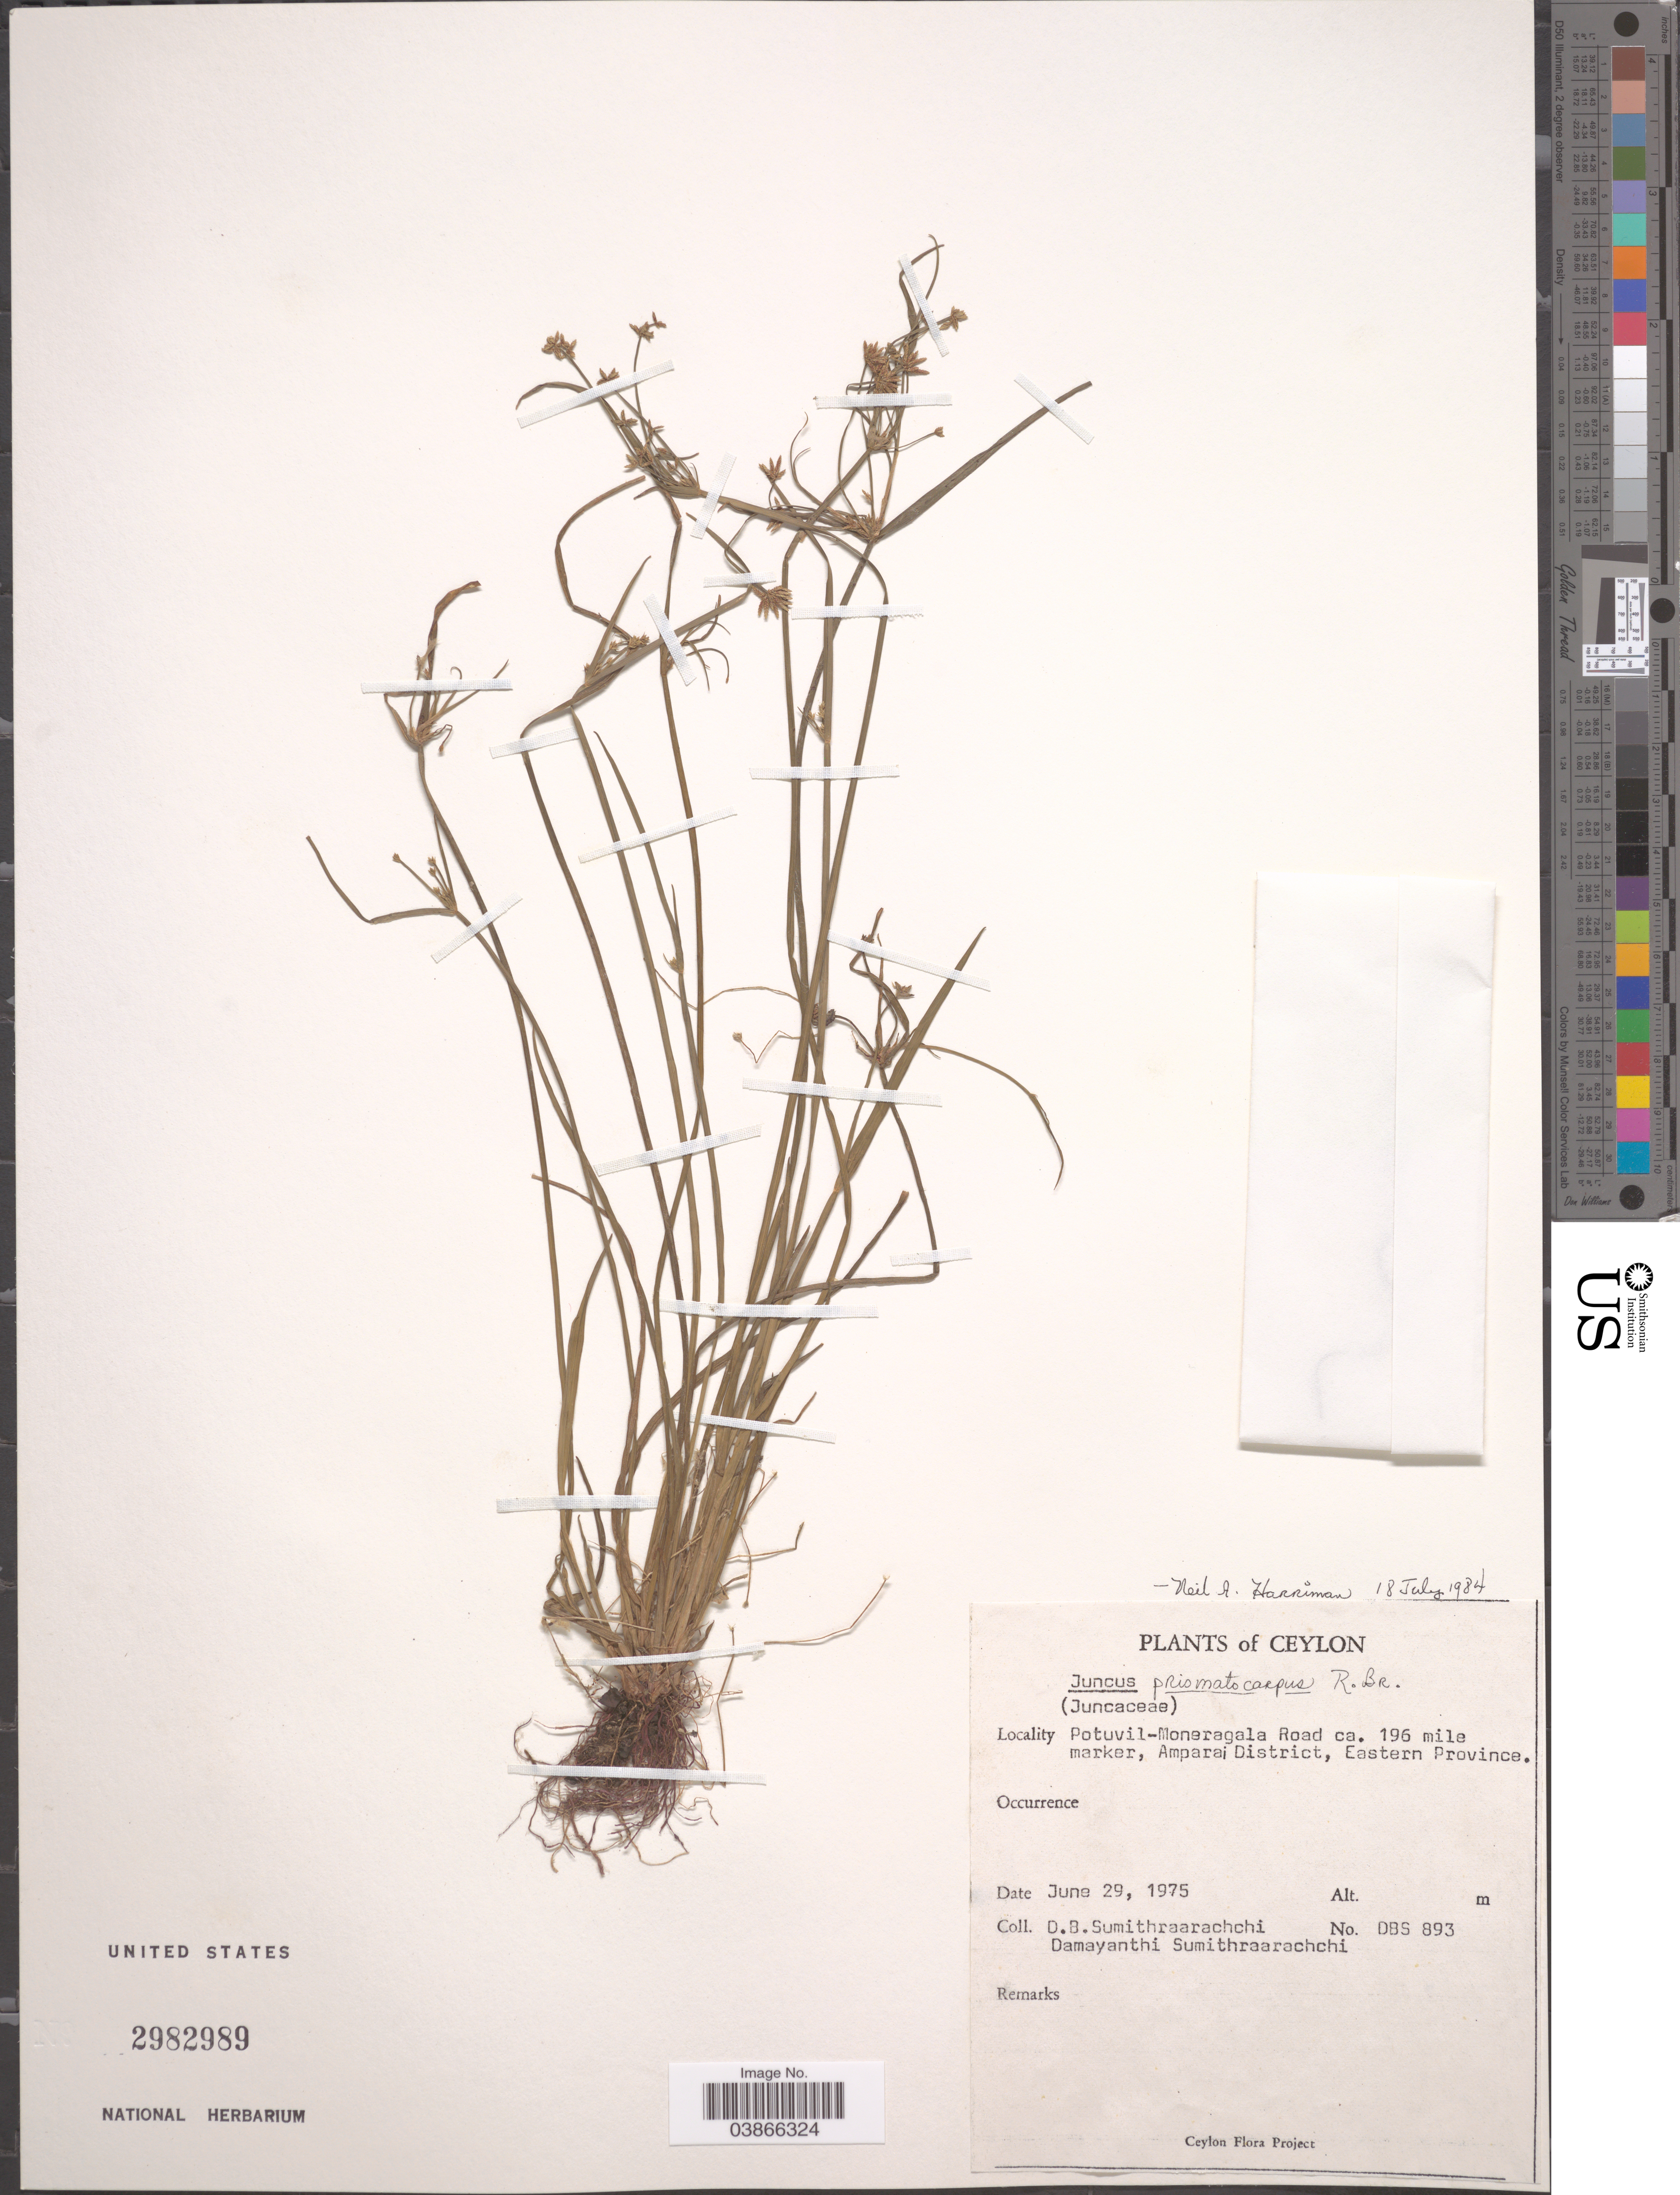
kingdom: Plantae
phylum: Tracheophyta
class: Liliopsida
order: Poales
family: Juncaceae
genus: Juncus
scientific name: Juncus prismatocarpus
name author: R. Br.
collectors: D. B. Sumithraarachchi & D. Sumithraarachchi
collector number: DBS 893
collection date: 1975-06-29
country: Sri Lanka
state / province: Eastern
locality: Ceylon. Potuvil-Moneragala Road ca. 196 miles marker, Amparai District.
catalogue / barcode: US 2982989